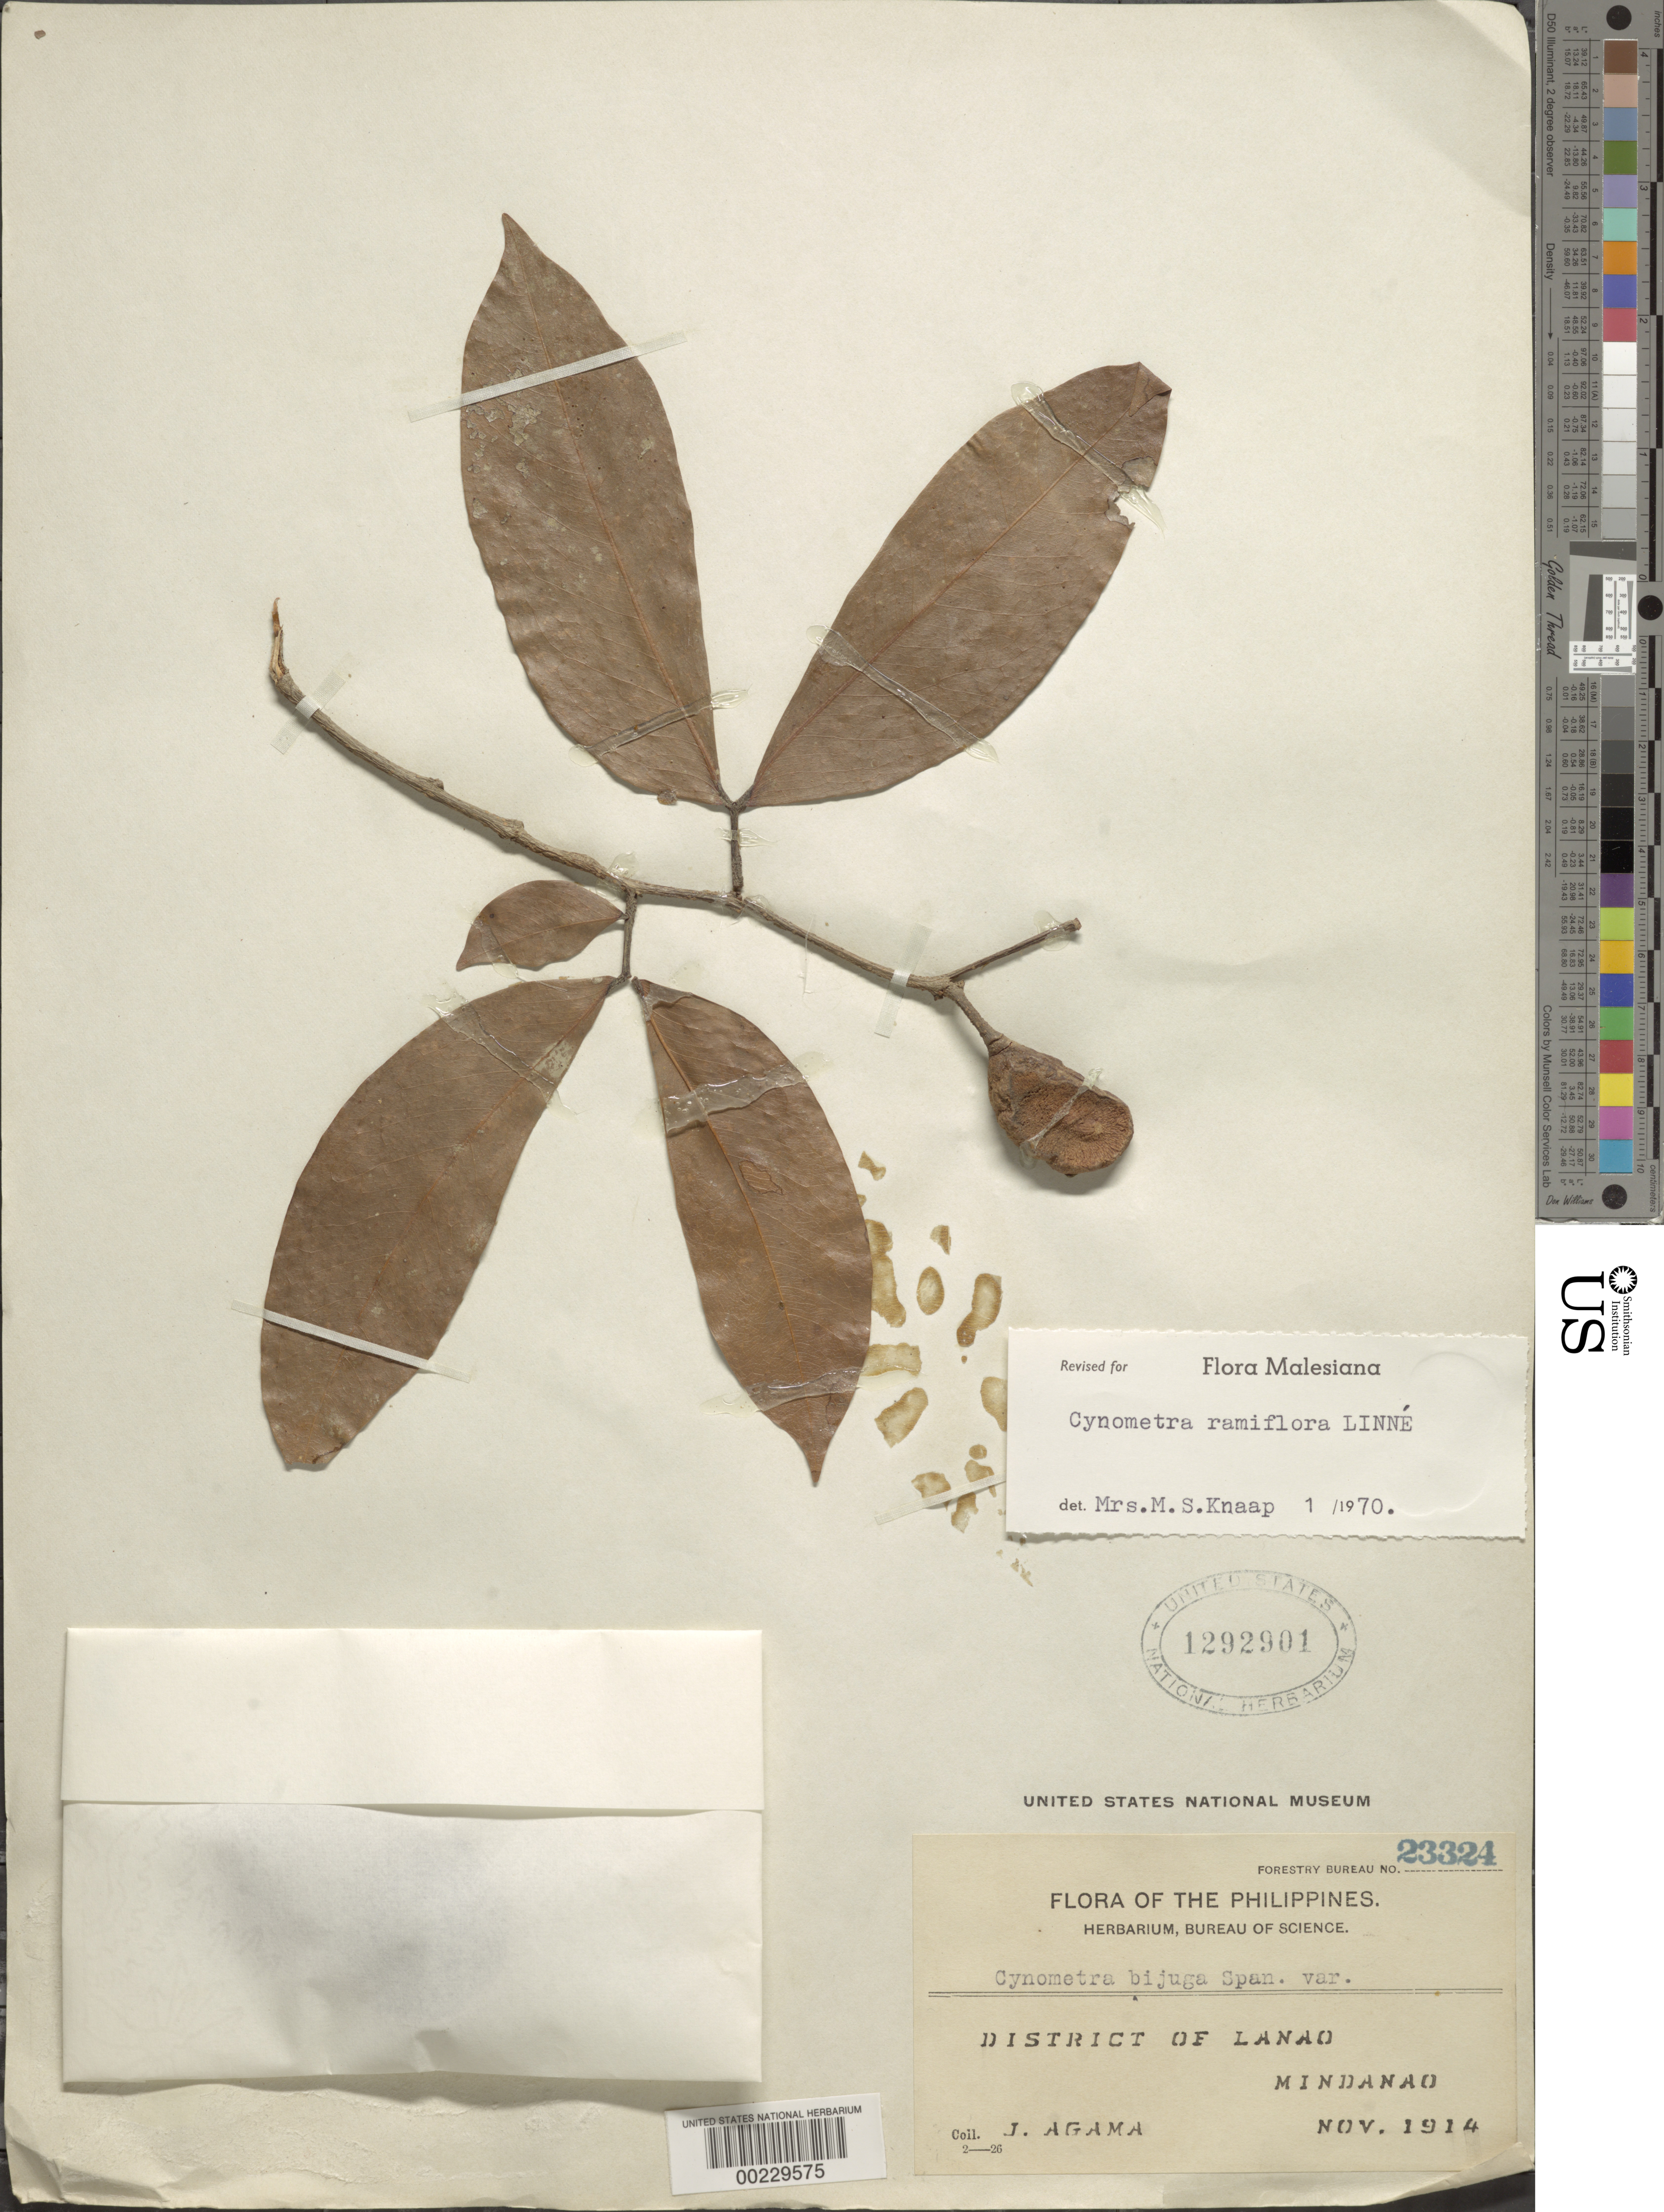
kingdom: Plantae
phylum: Tracheophyta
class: Magnoliopsida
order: Fabales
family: Fabaceae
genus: Cynometra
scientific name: Cynometra ramiflora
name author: L.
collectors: J. Agama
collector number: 23324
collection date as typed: Nov 1914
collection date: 1914-11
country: Philippines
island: Mindanao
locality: Lanao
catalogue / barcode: US 1292901